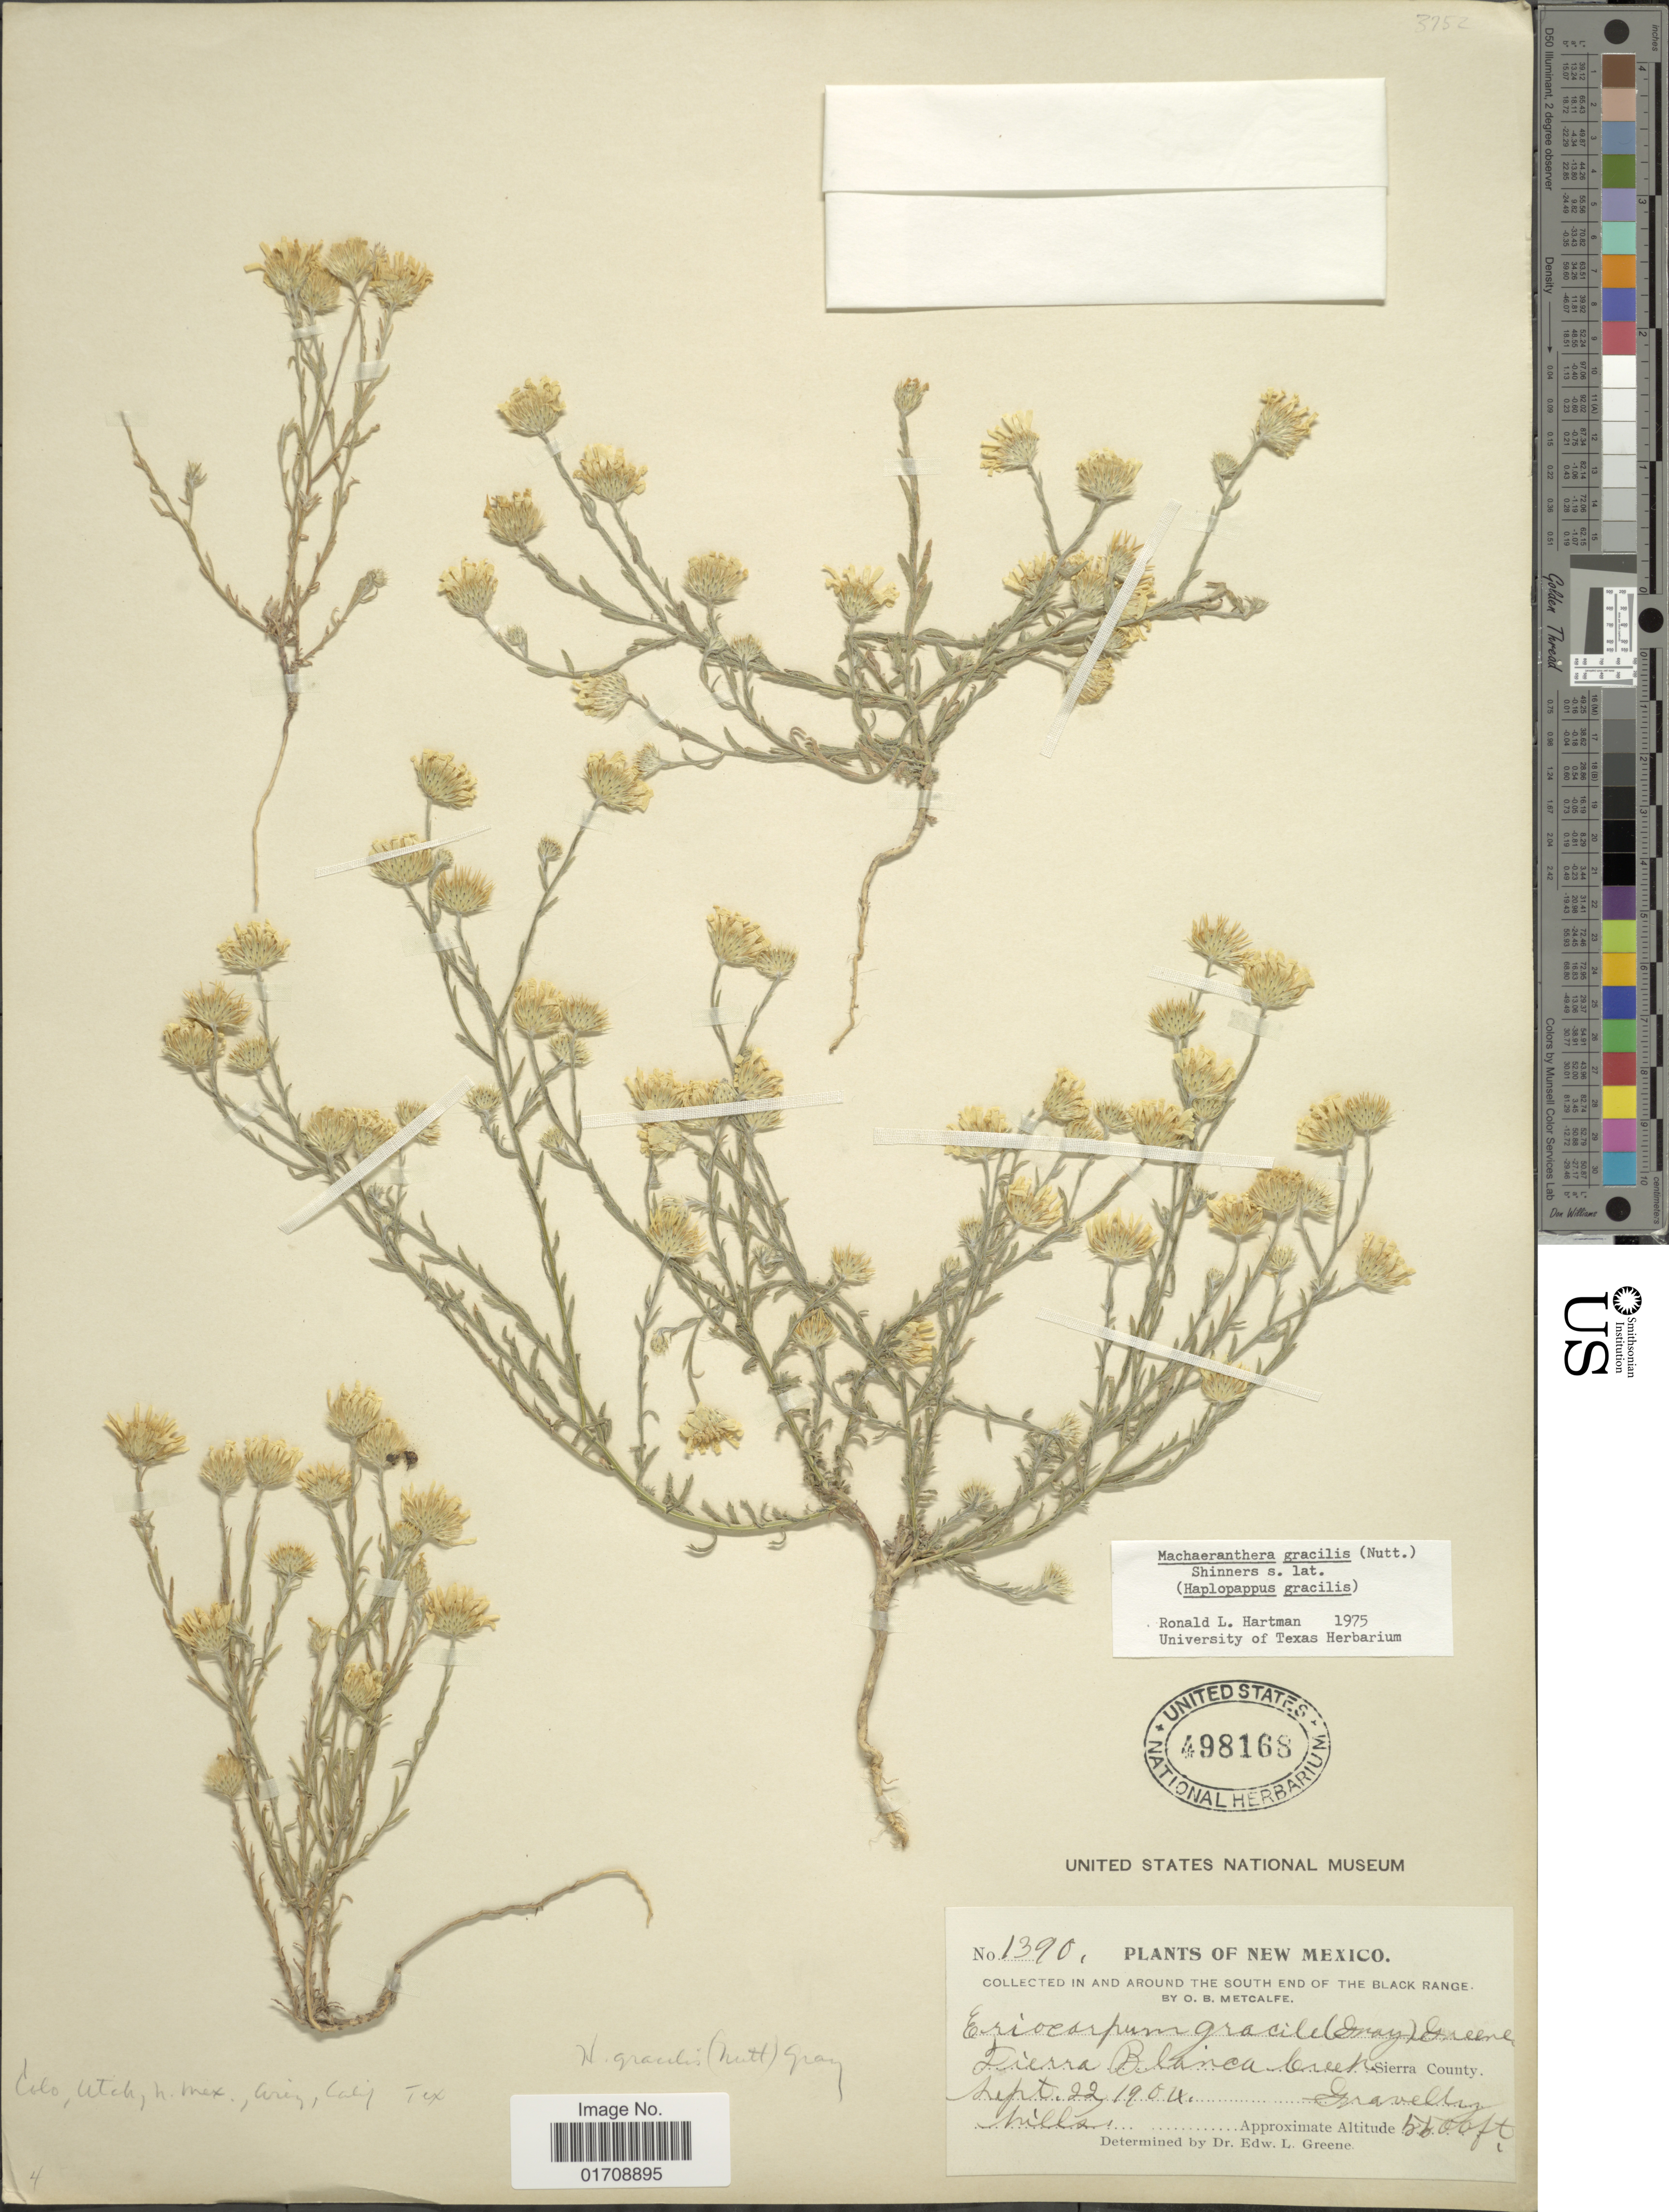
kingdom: Plantae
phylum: Tracheophyta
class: Magnoliopsida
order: Asterales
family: Asteraceae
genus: Machaeranthera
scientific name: Machaeranthera gracilis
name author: (Nutt.) Shinners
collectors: O. B. Metcalfe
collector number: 1390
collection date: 1904-09-22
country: United States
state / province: New Mexico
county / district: Sierra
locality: Tierra Blanca Creek, in and around the south end of the Black Range, Sierra County.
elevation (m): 1676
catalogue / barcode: US 498168